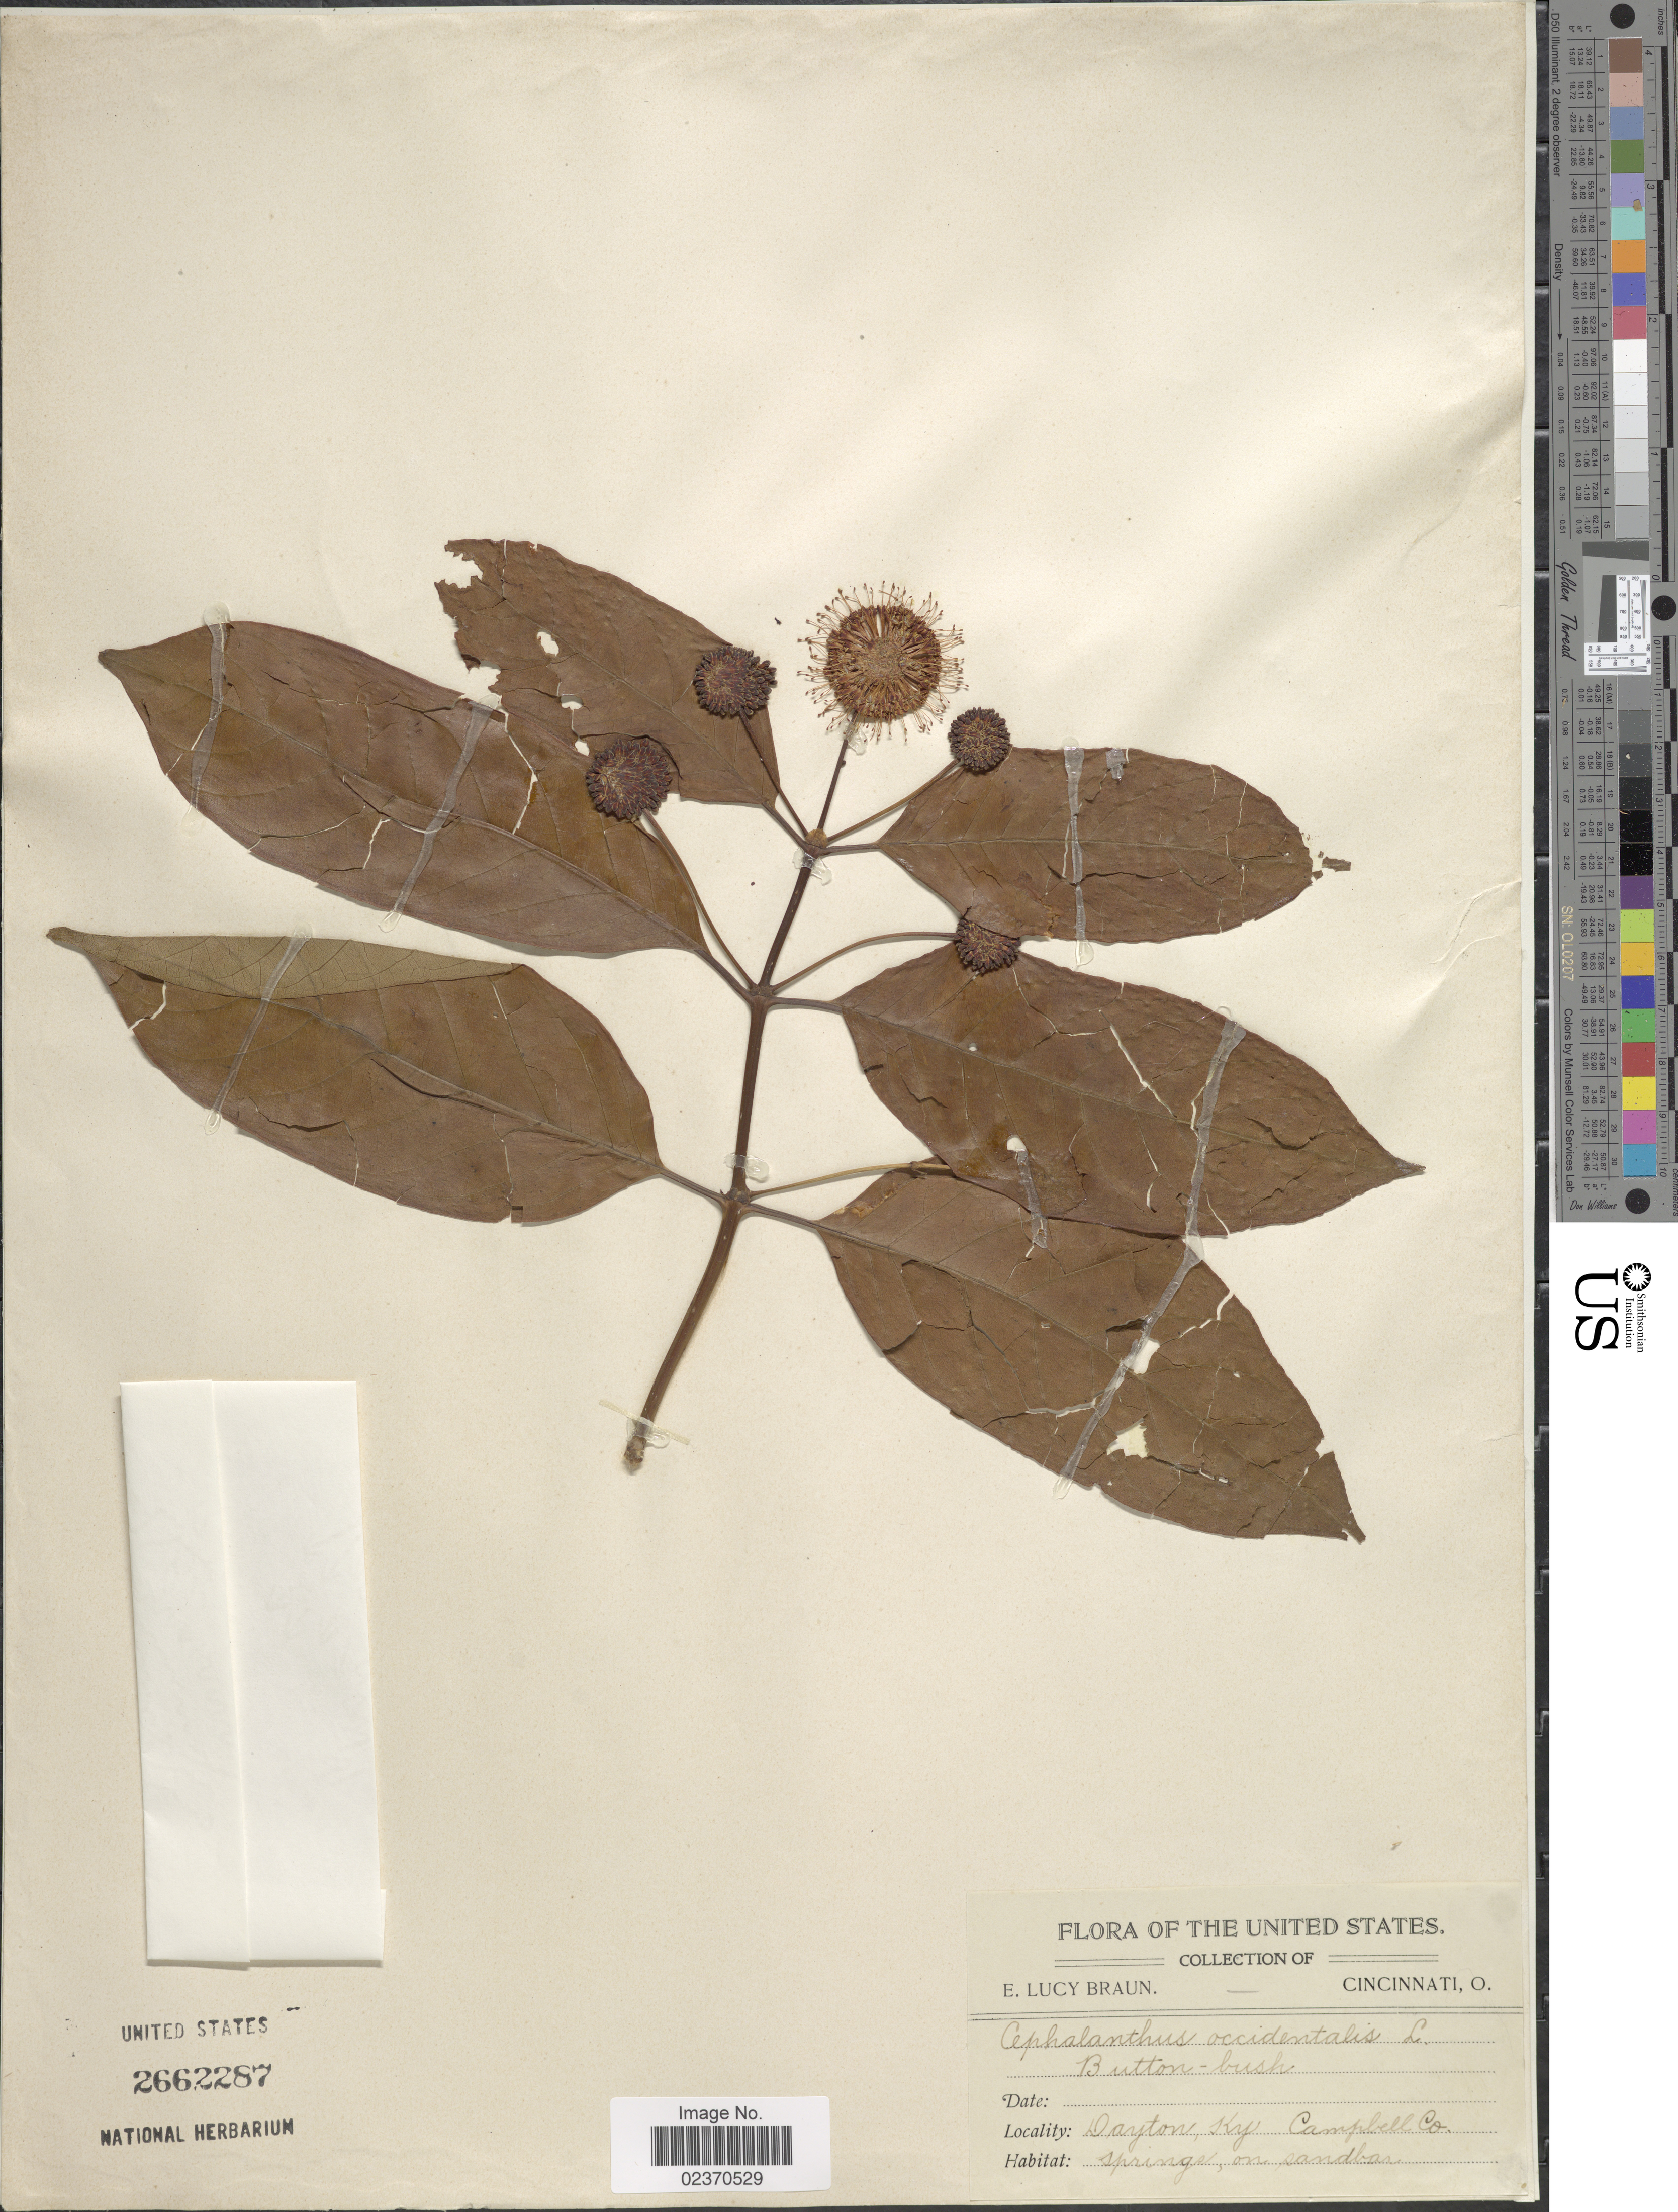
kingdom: Plantae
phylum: Tracheophyta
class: Magnoliopsida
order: Gentianales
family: Rubiaceae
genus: Cephalanthus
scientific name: Cephalanthus occidentalis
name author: L.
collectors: E. L. Braun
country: United States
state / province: Kentucky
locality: Dayton, Campbell Co.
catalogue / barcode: US 2662287